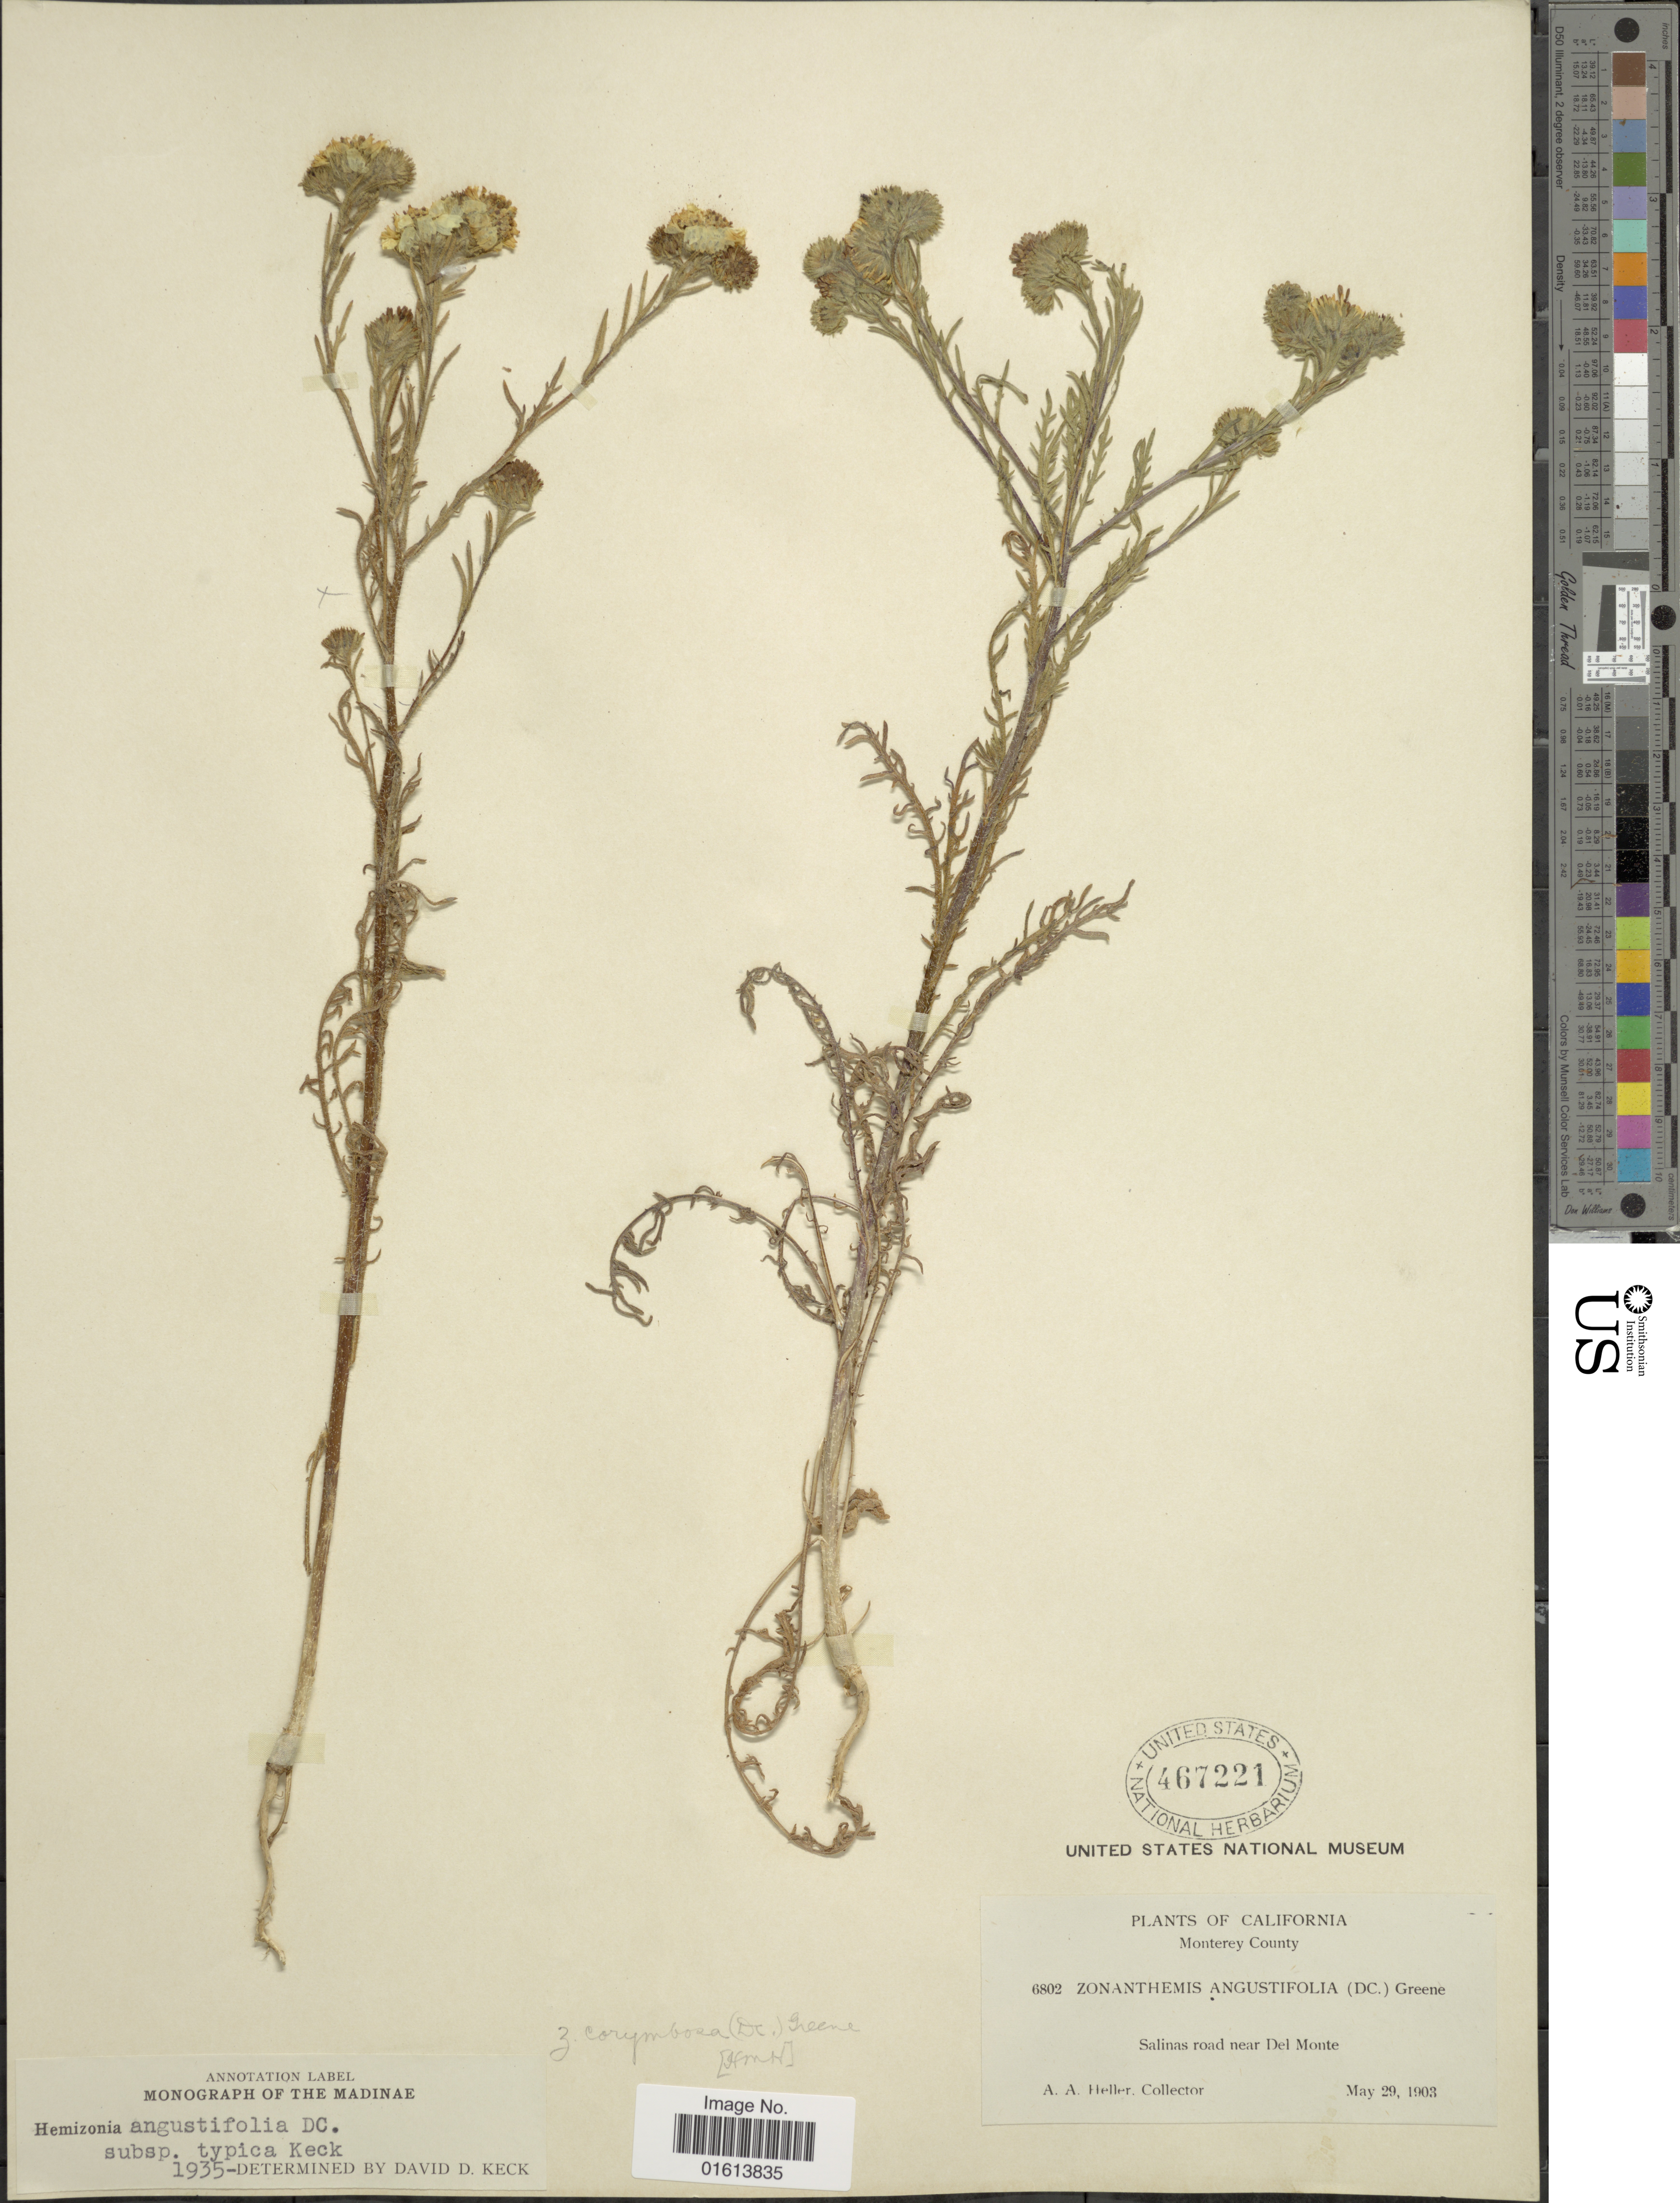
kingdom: Plantae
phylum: Tracheophyta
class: Magnoliopsida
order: Asterales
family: Asteraceae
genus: Deinandra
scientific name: Deinandra corymbosa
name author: (DC.) B.G. Baldwin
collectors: A. A. Heller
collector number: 6802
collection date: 1903-05-29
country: United States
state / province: California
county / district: Monterey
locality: California. Monterey County. Salinas road near Del Monte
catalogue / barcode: US 467221